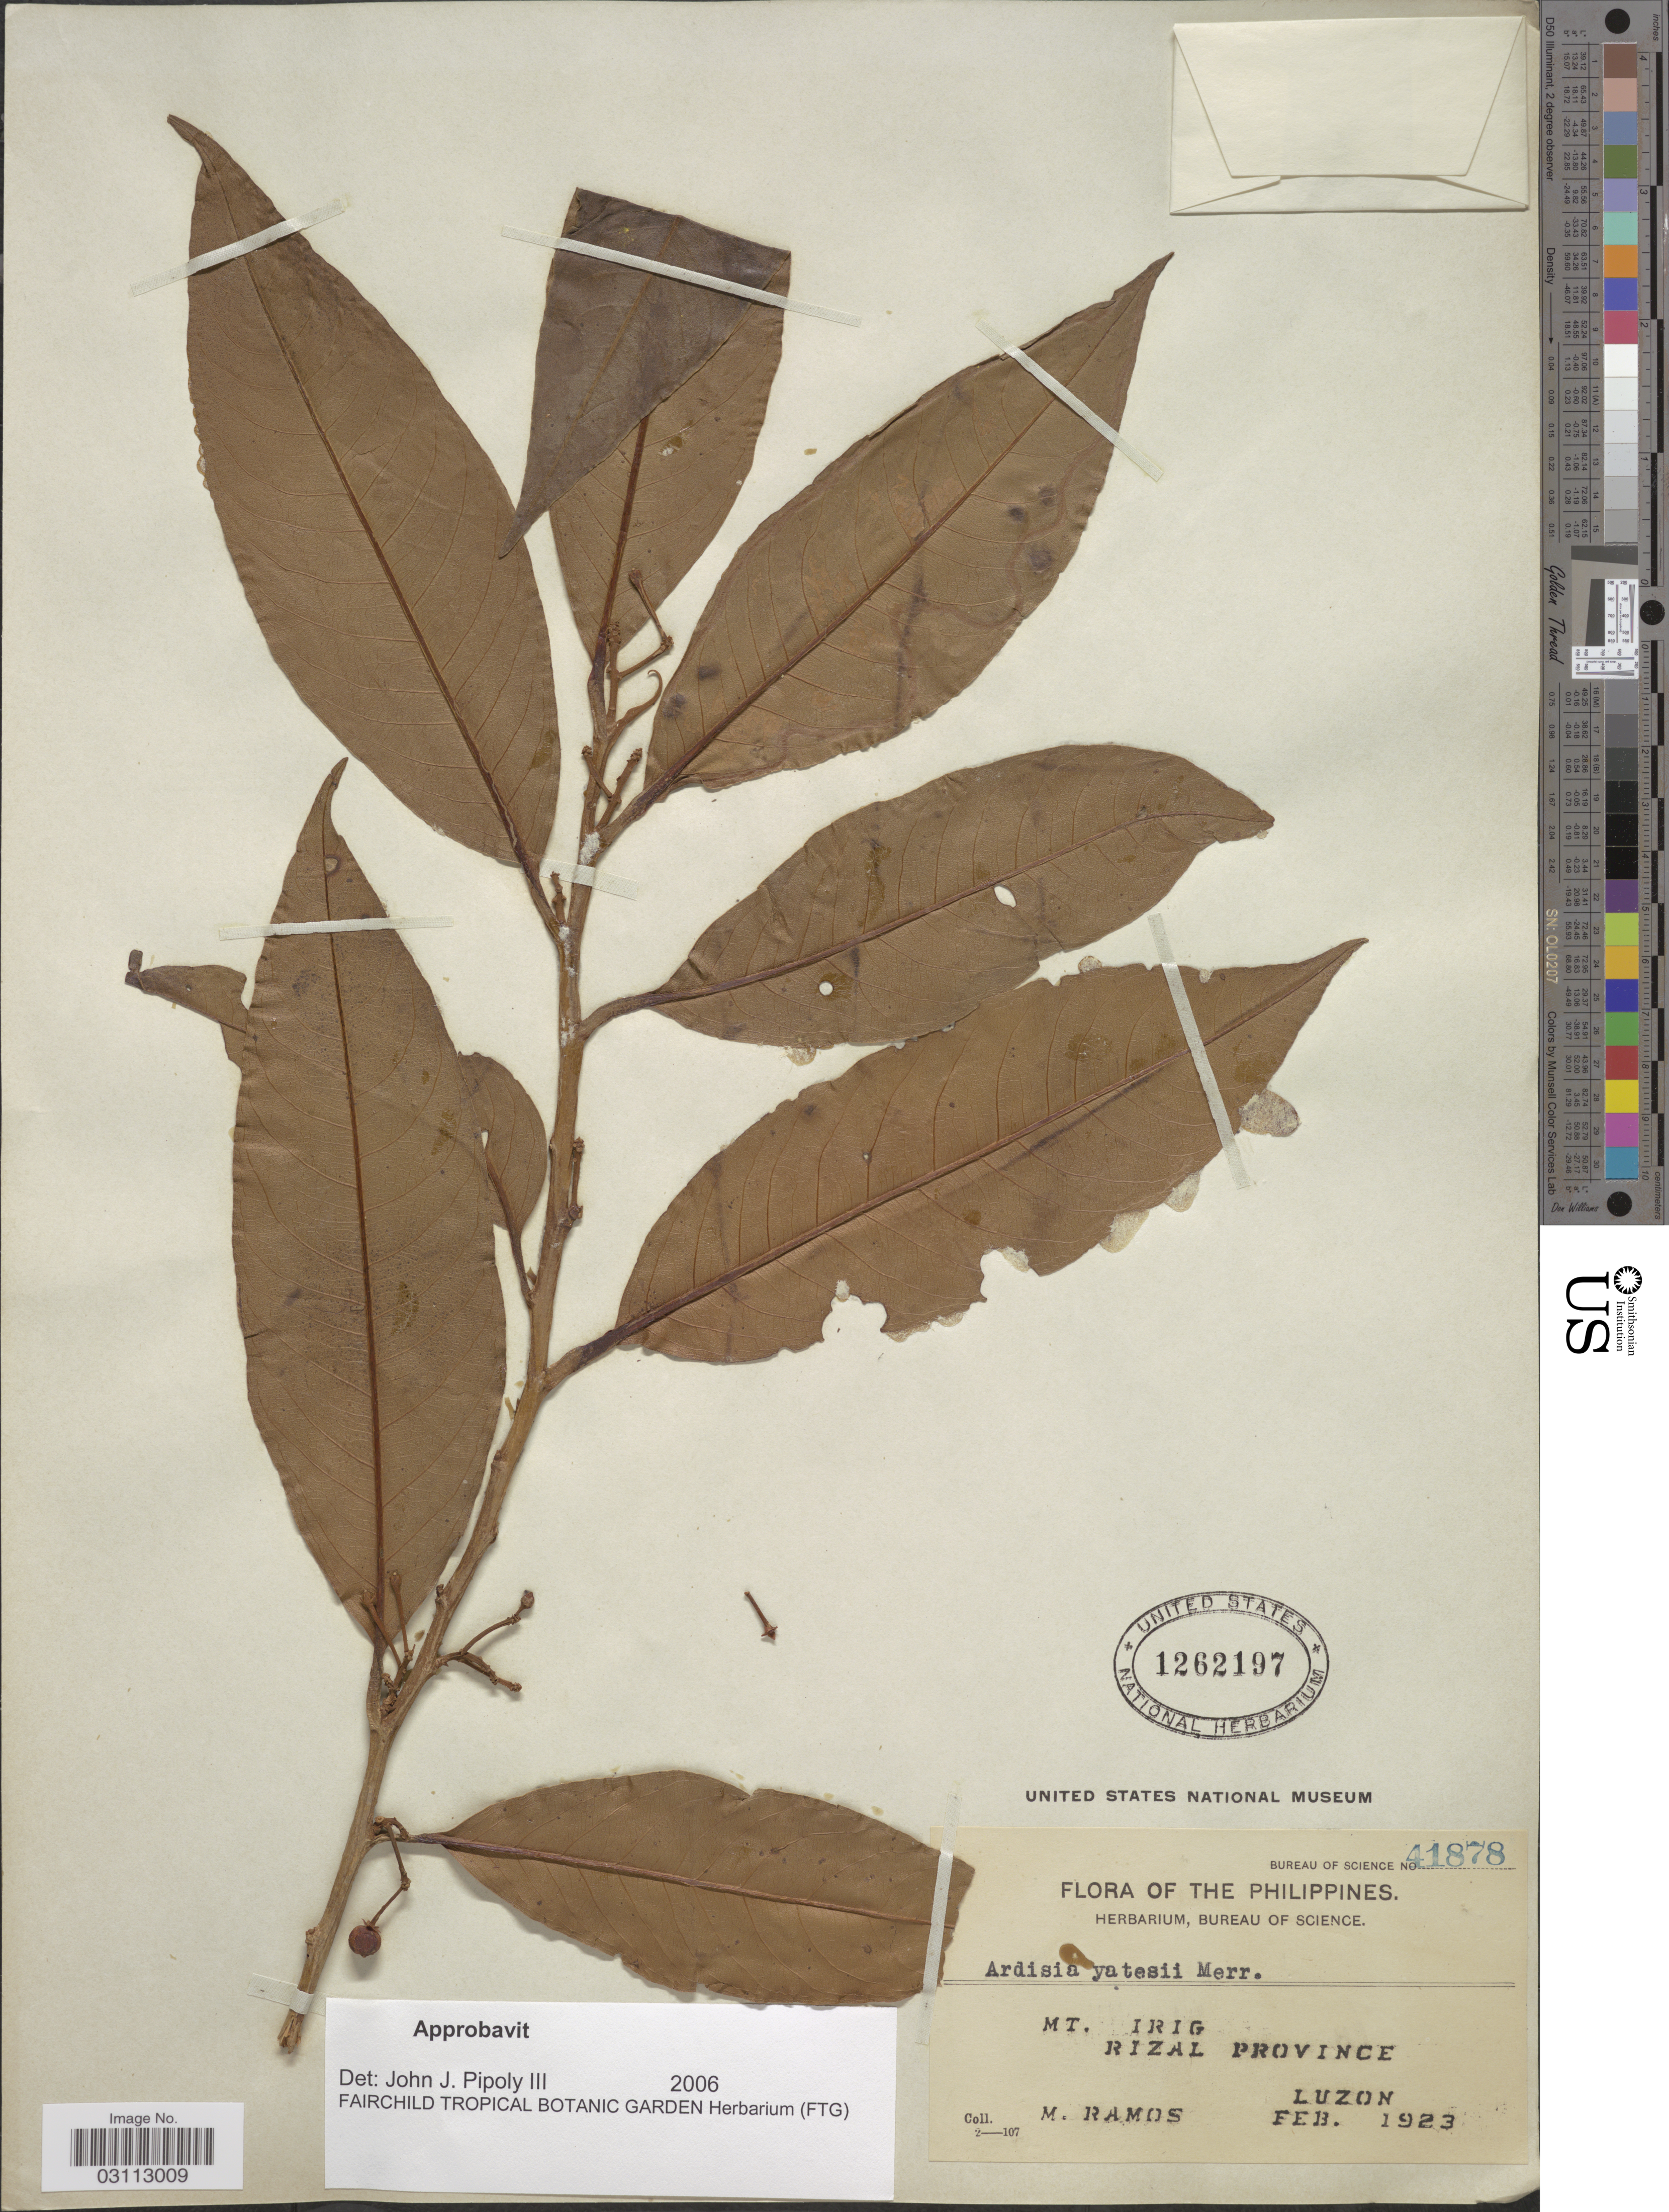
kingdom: Plantae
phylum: Tracheophyta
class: Magnoliopsida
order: Ericales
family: Primulaceae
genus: Ardisia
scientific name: Ardisia yatesii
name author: Merr.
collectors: M. Ramos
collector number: Bureau of Science 41878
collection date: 1923-02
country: Philippines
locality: Mt. Irig. Rizal Province. Luzon.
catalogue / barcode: US 1262197